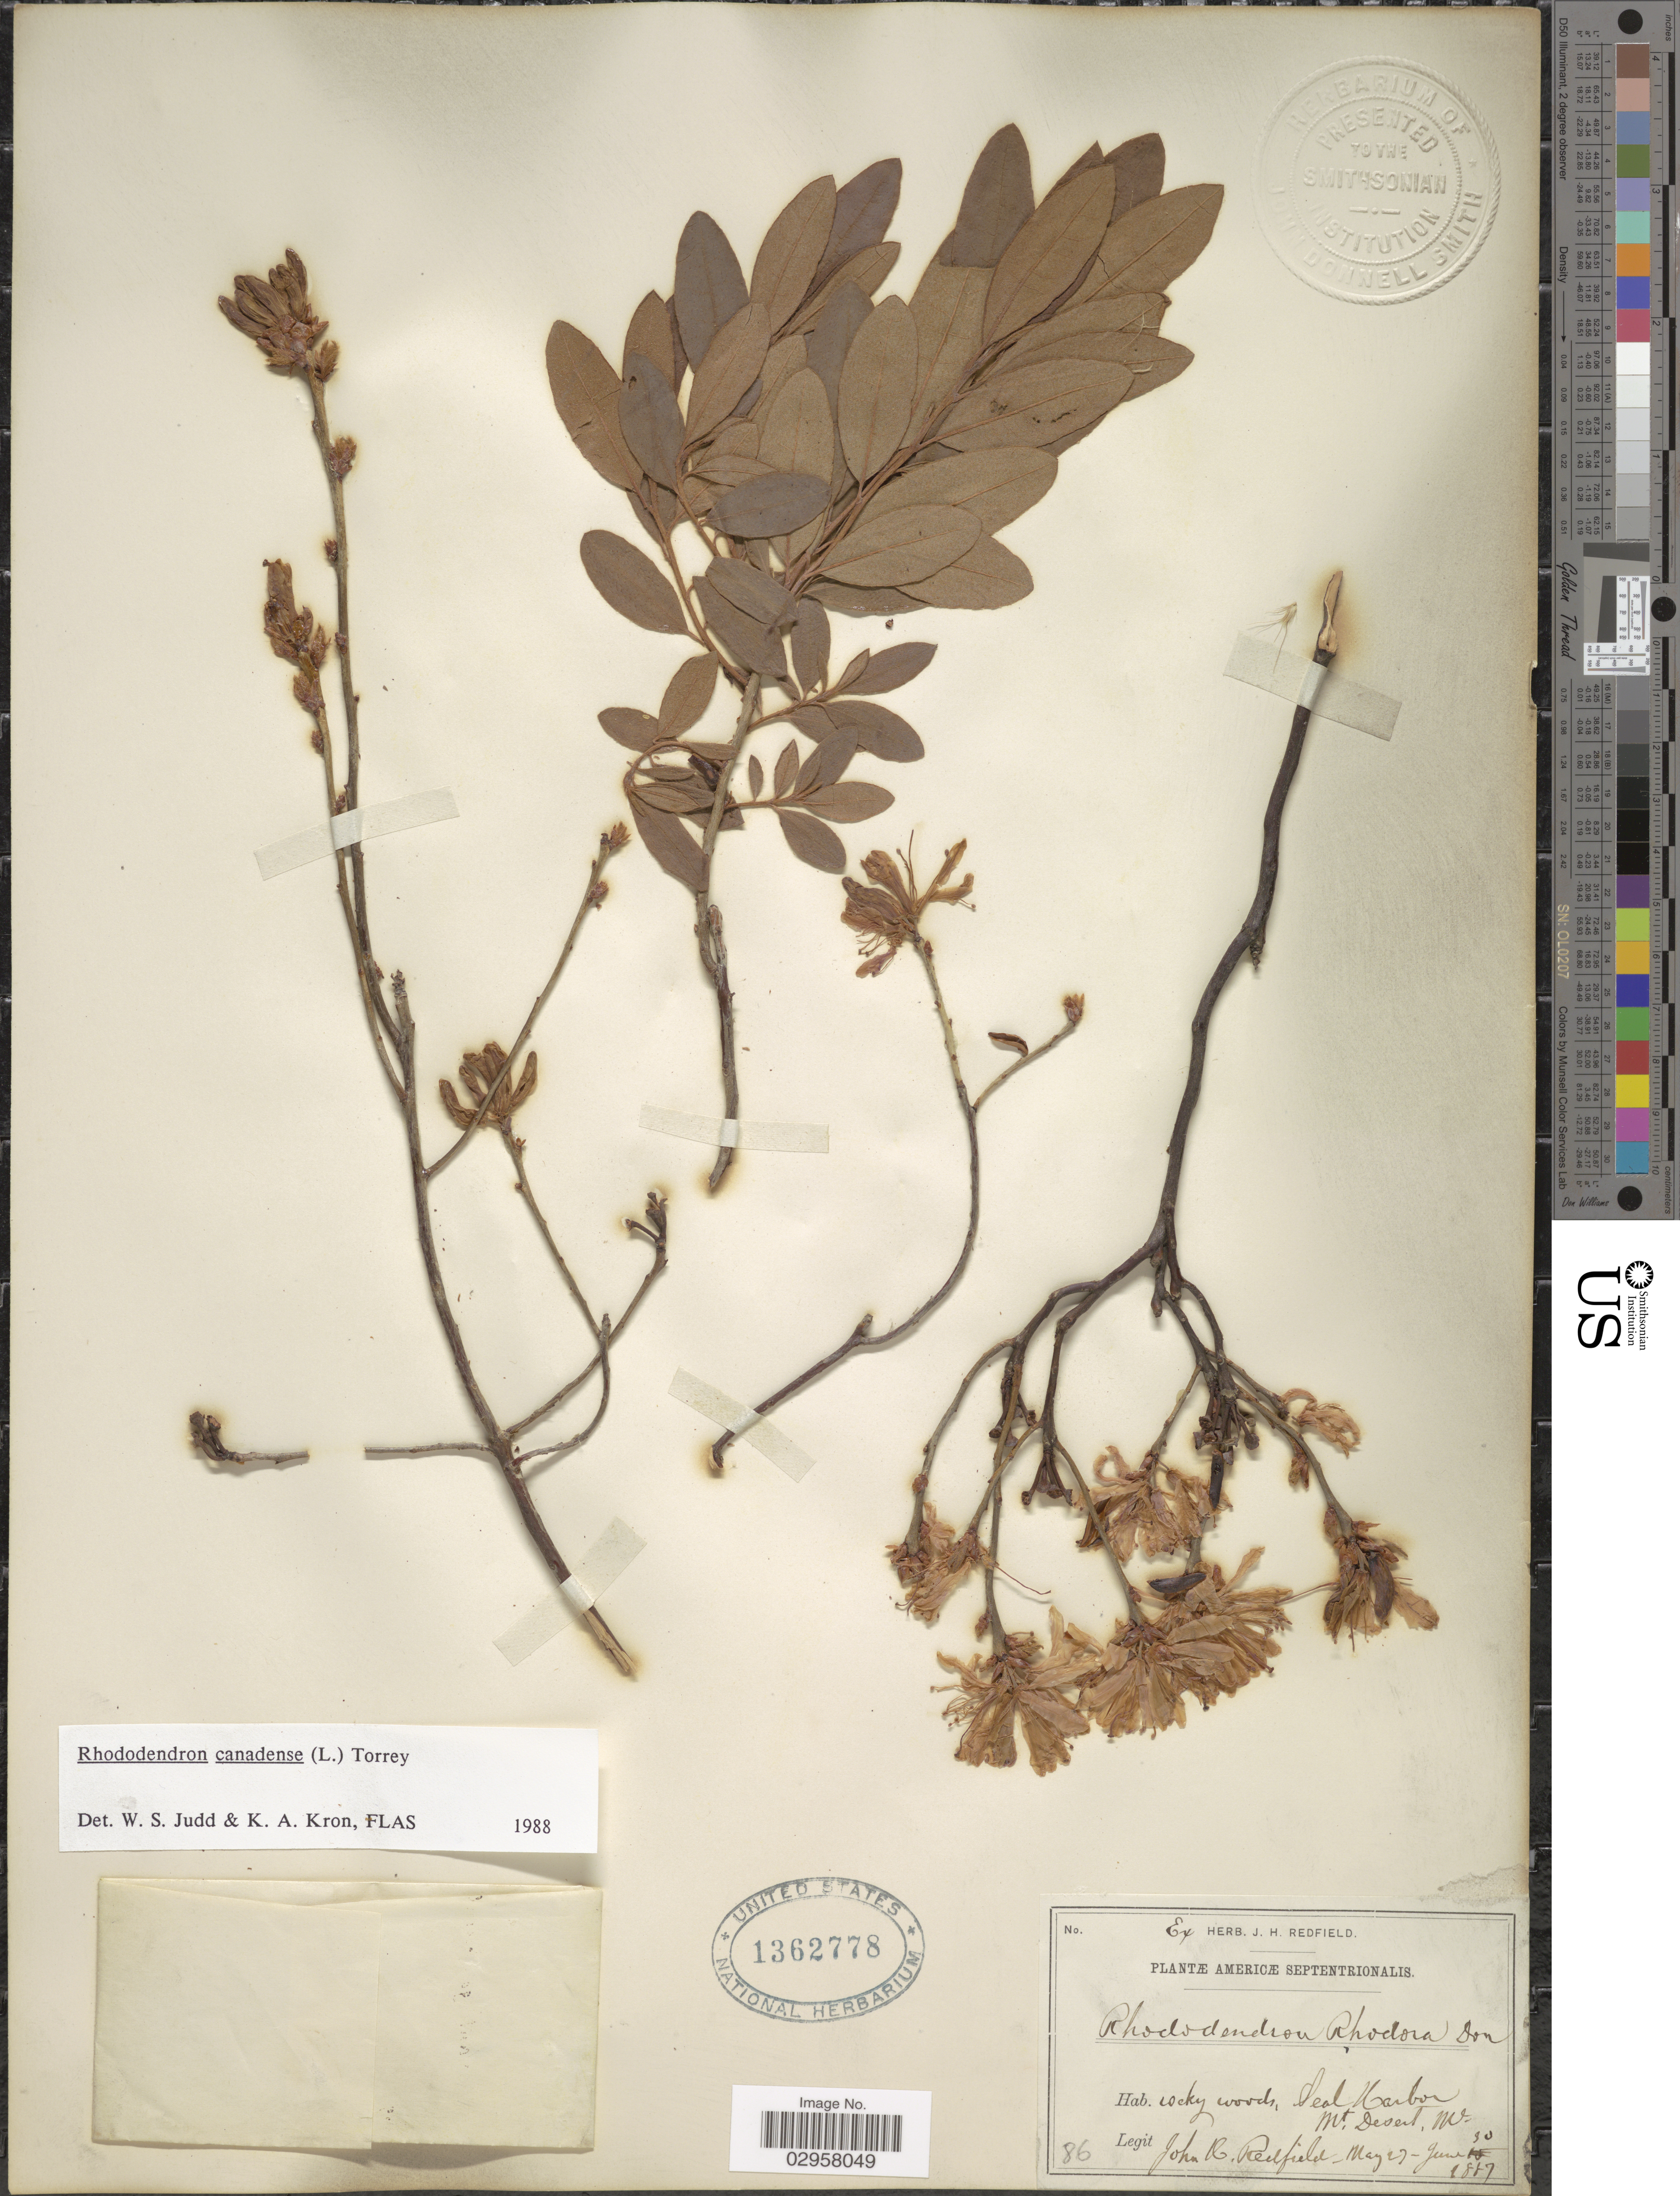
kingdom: Plantae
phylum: Tracheophyta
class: Magnoliopsida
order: Ericales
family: Ericaceae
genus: Rhododendron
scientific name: Rhododendron canadense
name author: (L.) Torr.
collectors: J. Redfield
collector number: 86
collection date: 1887-05-27/1887-06-30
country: United States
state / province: Maine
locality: Americæ Septentrionalis. Rocky woods, Seal Harbor, Mt. Desert.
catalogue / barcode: US 1362778